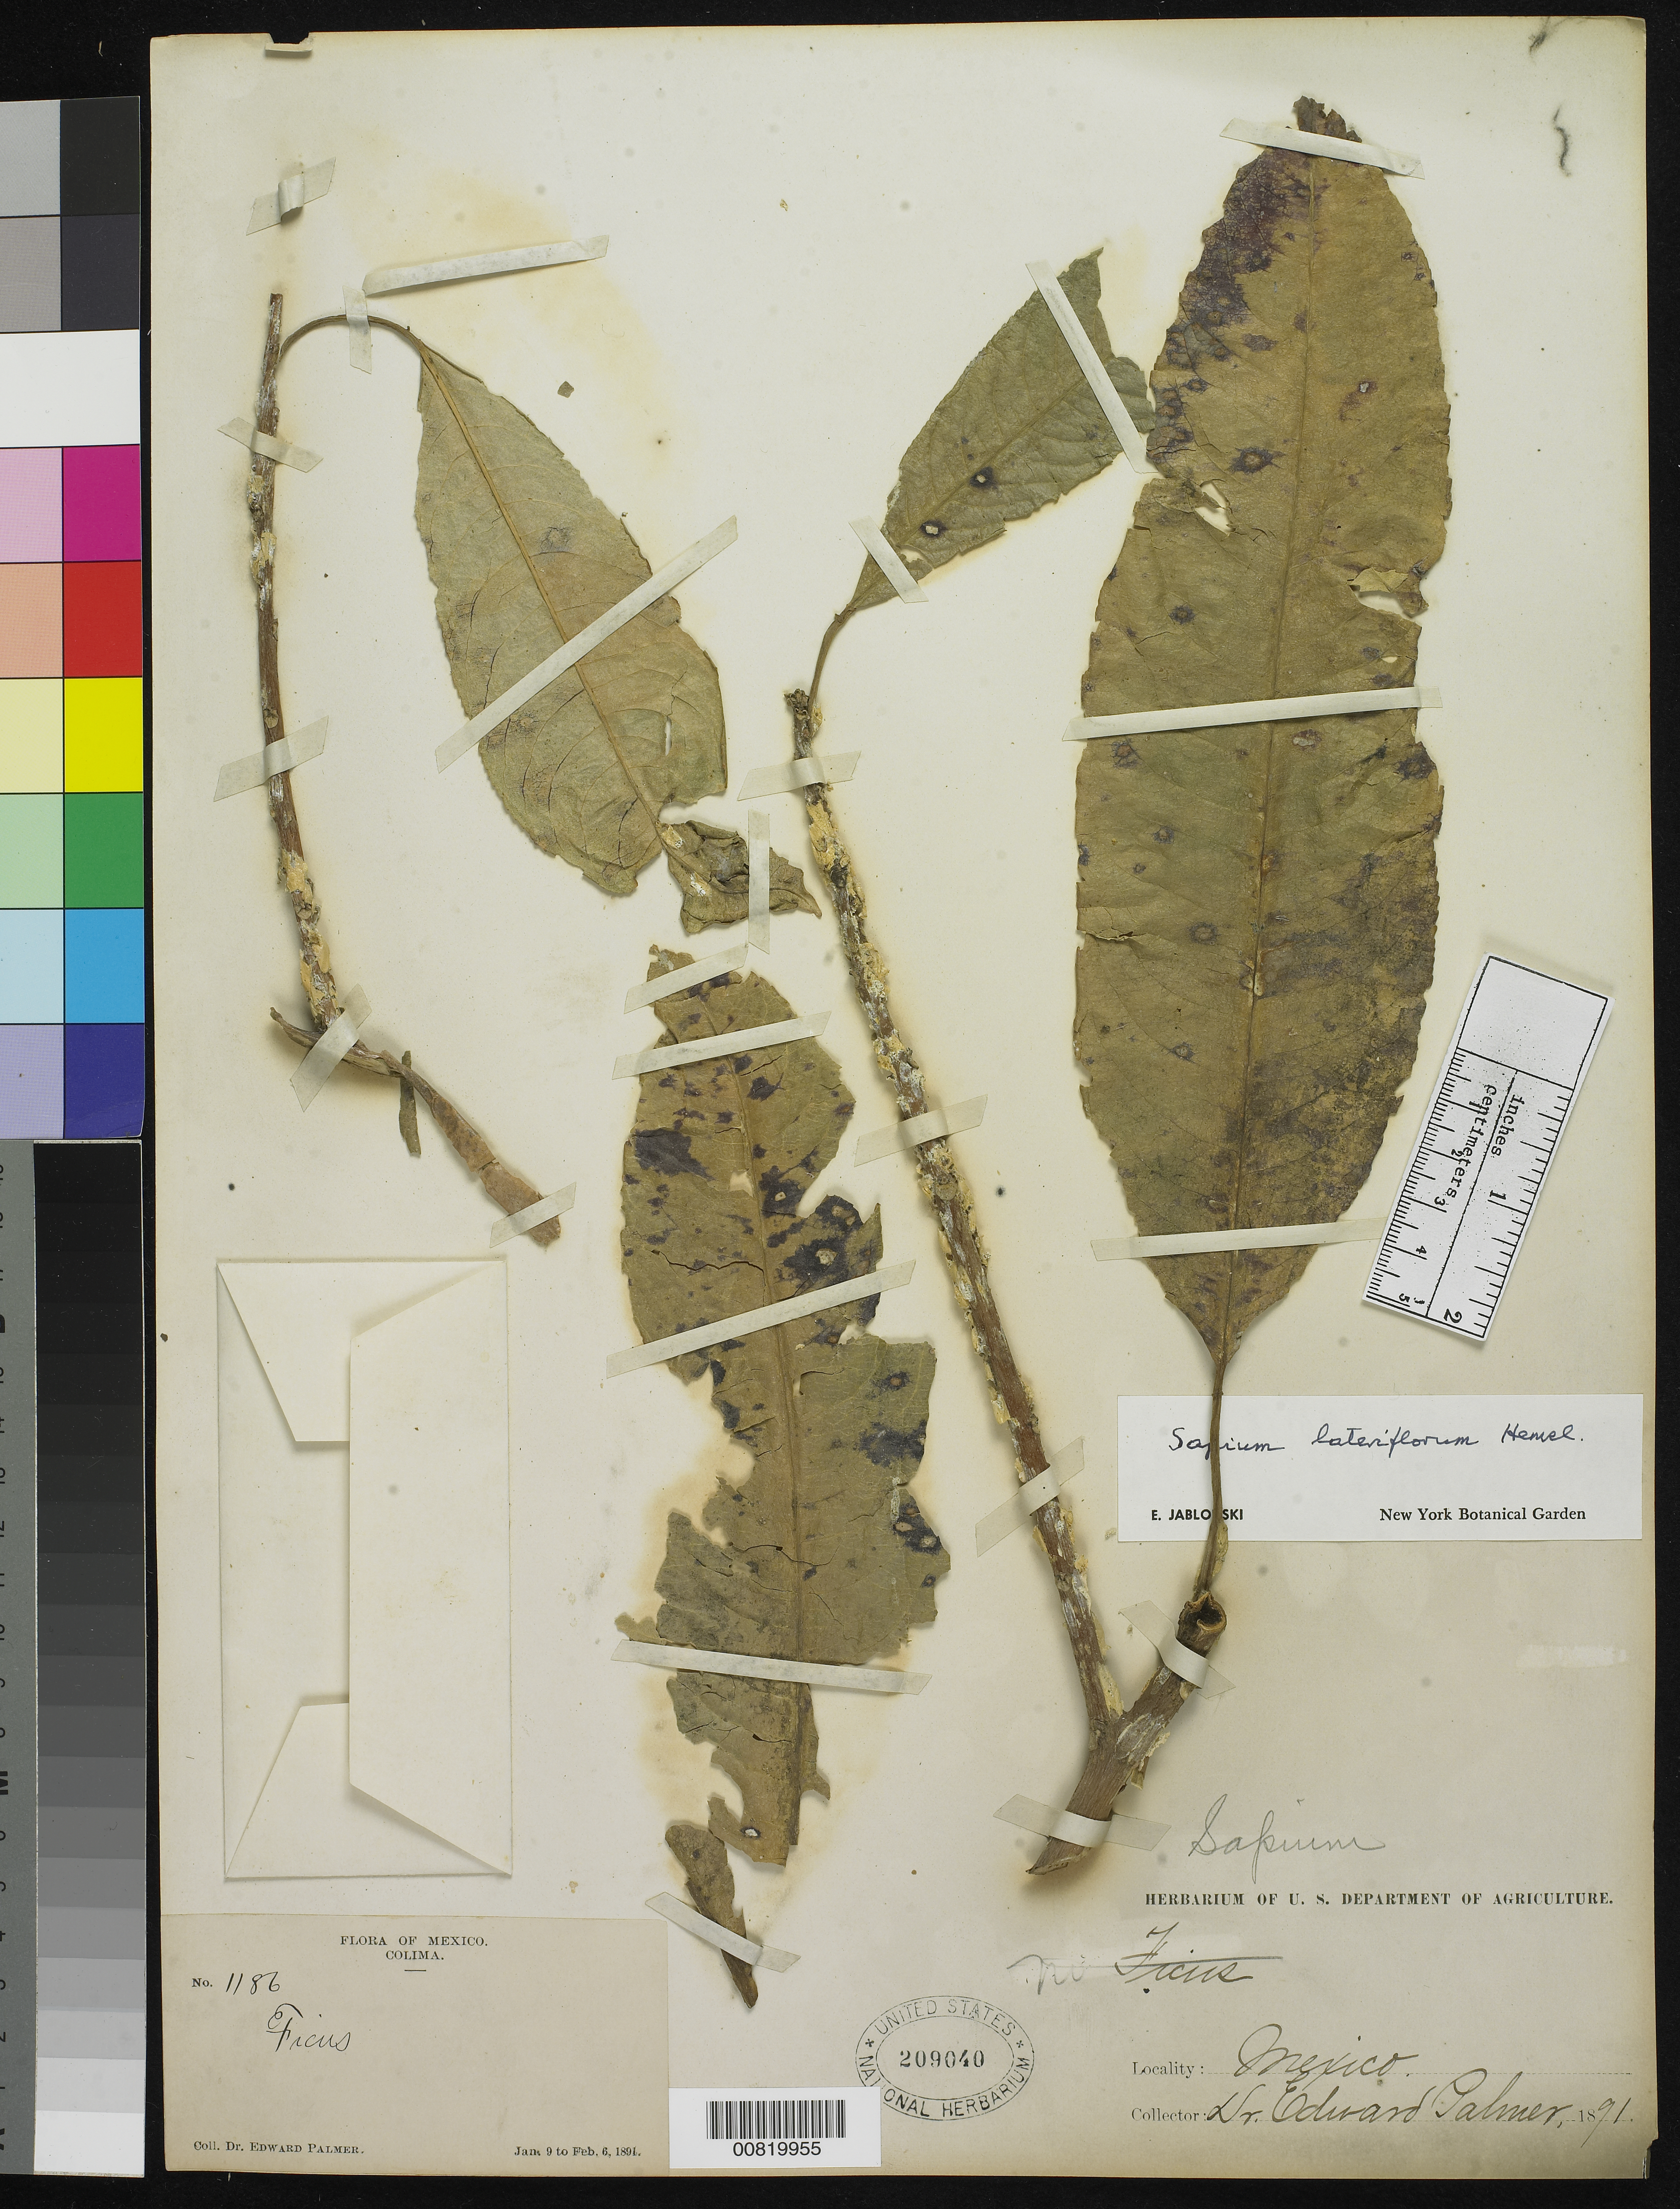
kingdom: Plantae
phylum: Tracheophyta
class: Magnoliopsida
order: Malpighiales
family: Euphorbiaceae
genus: Sapium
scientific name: Sapium lateriflorum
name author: Hemsl.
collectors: E. Palmer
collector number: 1186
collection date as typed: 09 Jan 1891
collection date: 1891-01-09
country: Mexico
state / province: Colima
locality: Colima.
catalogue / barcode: US 209040